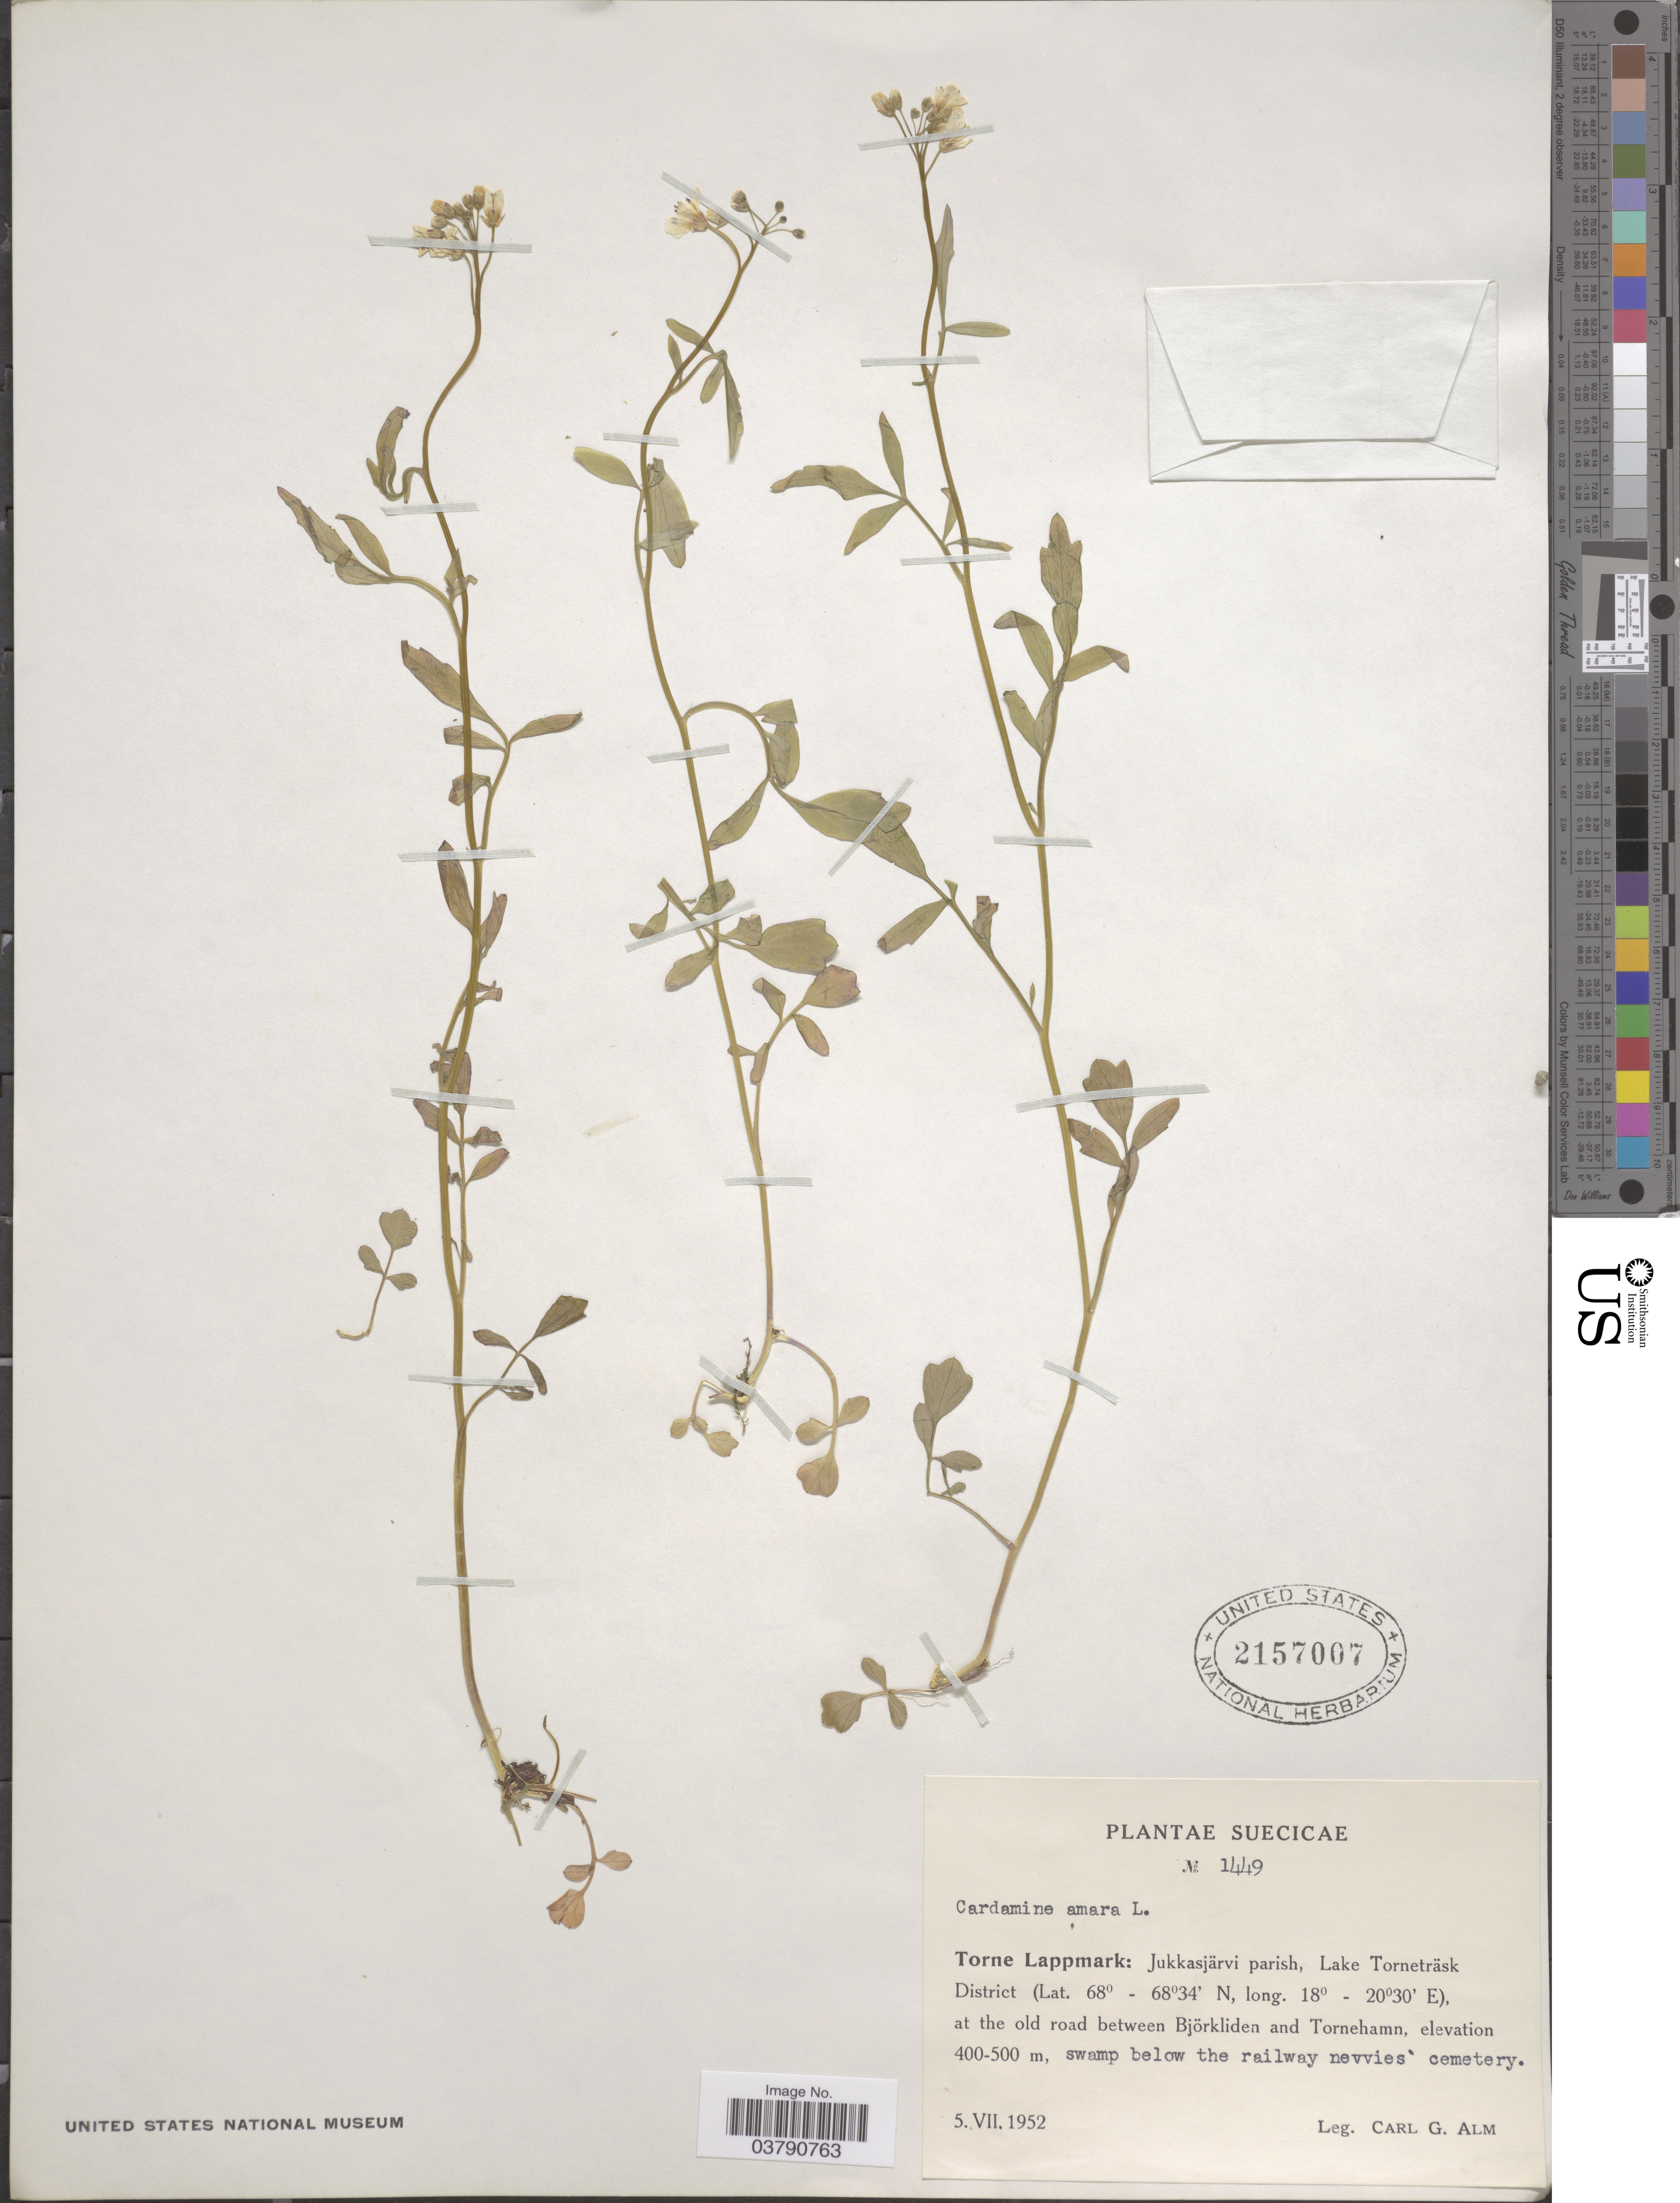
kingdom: Plantae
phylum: Tracheophyta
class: Magnoliopsida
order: Brassicales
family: Brassicaceae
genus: Cardamine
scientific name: Cardamine amara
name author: L.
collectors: C. G. Alm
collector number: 1449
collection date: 1952-07-05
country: Sweden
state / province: Norrbotten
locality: Suecicae. Torne Lappmark: Jukkasjärvi parish, Lake Torneträsk District at the old road between Björkliden and Tornehamn. Swamp below the railway nevvies cemetery.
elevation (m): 400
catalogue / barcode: US 2157007